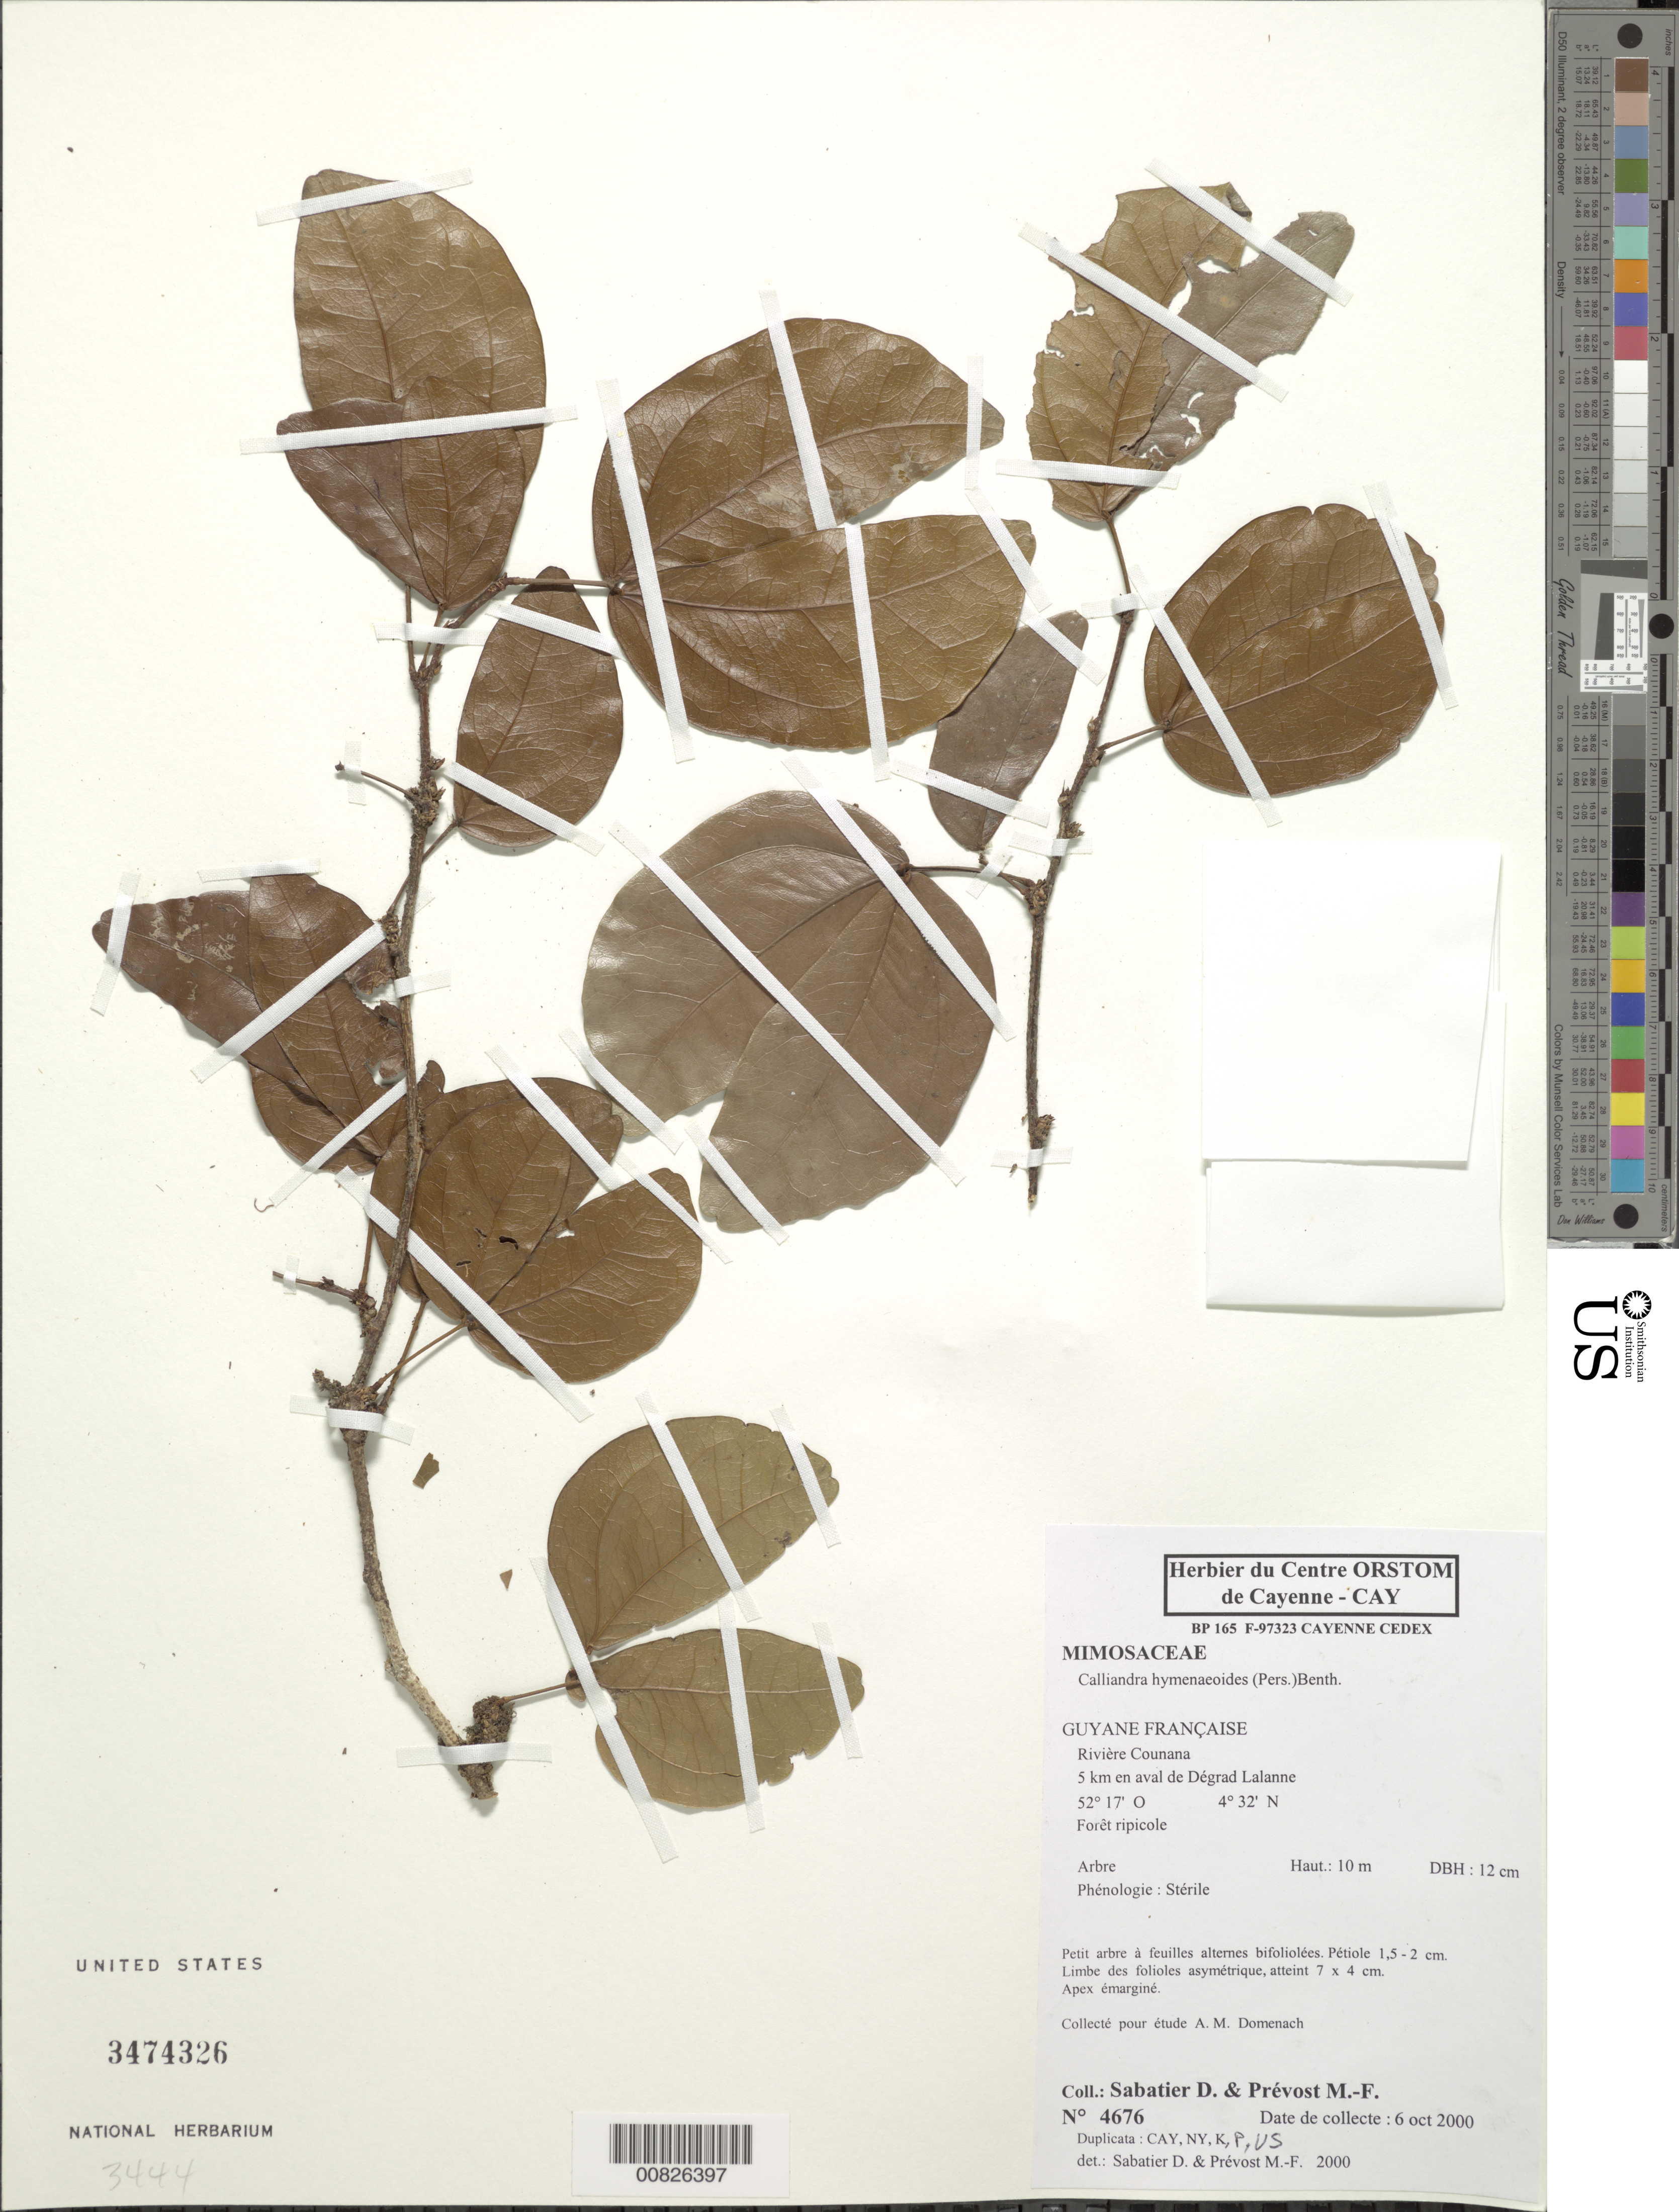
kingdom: Plantae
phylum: Tracheophyta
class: Magnoliopsida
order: Fabales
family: Fabaceae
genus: Calliandra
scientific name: Calliandra hymenaeoides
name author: (Rich.) Benth.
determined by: Prévost, M.-F.; Sabatier, D.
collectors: D. Sabatier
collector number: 4676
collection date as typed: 6-Oct-00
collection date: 2000-10-06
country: French Guiana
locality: Rivière Counana, 5 km de Dégrad Lalanne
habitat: Riparian forest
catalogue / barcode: US 3474326